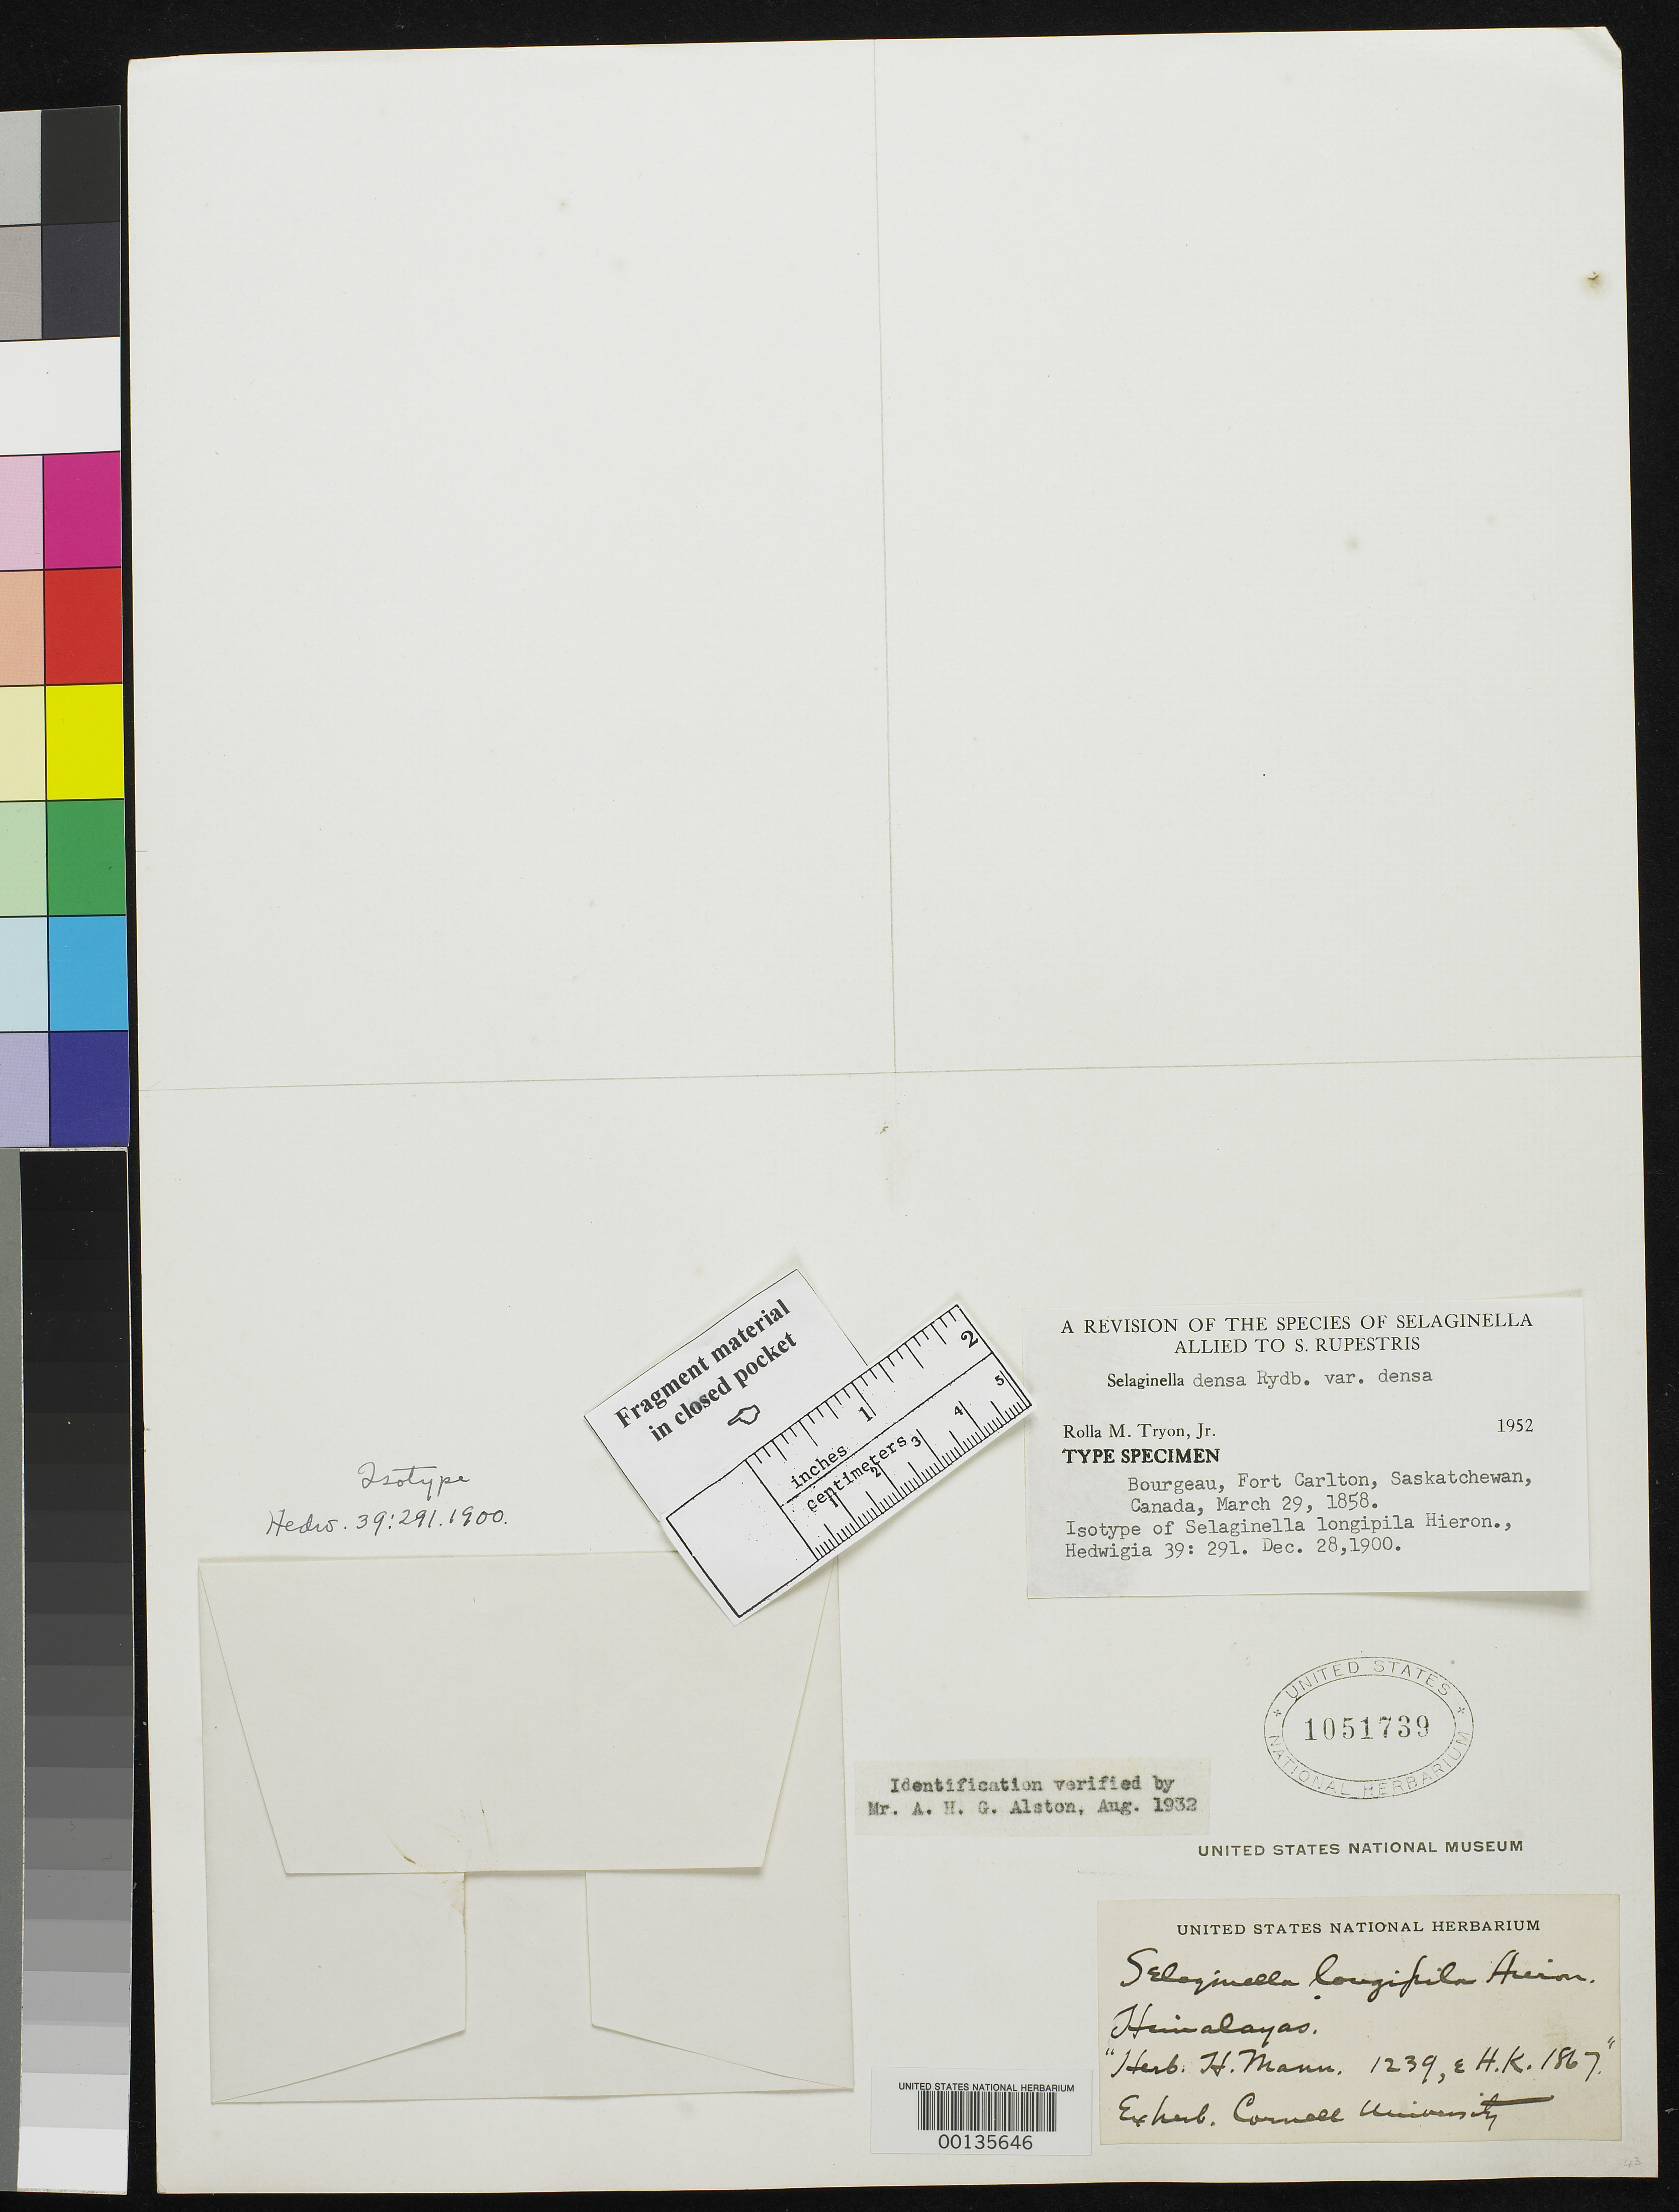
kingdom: Plantae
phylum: Tracheophyta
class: Lycopodiopsida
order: Selaginellales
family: Selaginellaceae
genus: Selaginella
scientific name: Selaginella longipila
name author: Hieron.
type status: Type Collection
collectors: E. Bourgeau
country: Canada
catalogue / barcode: US 1051739